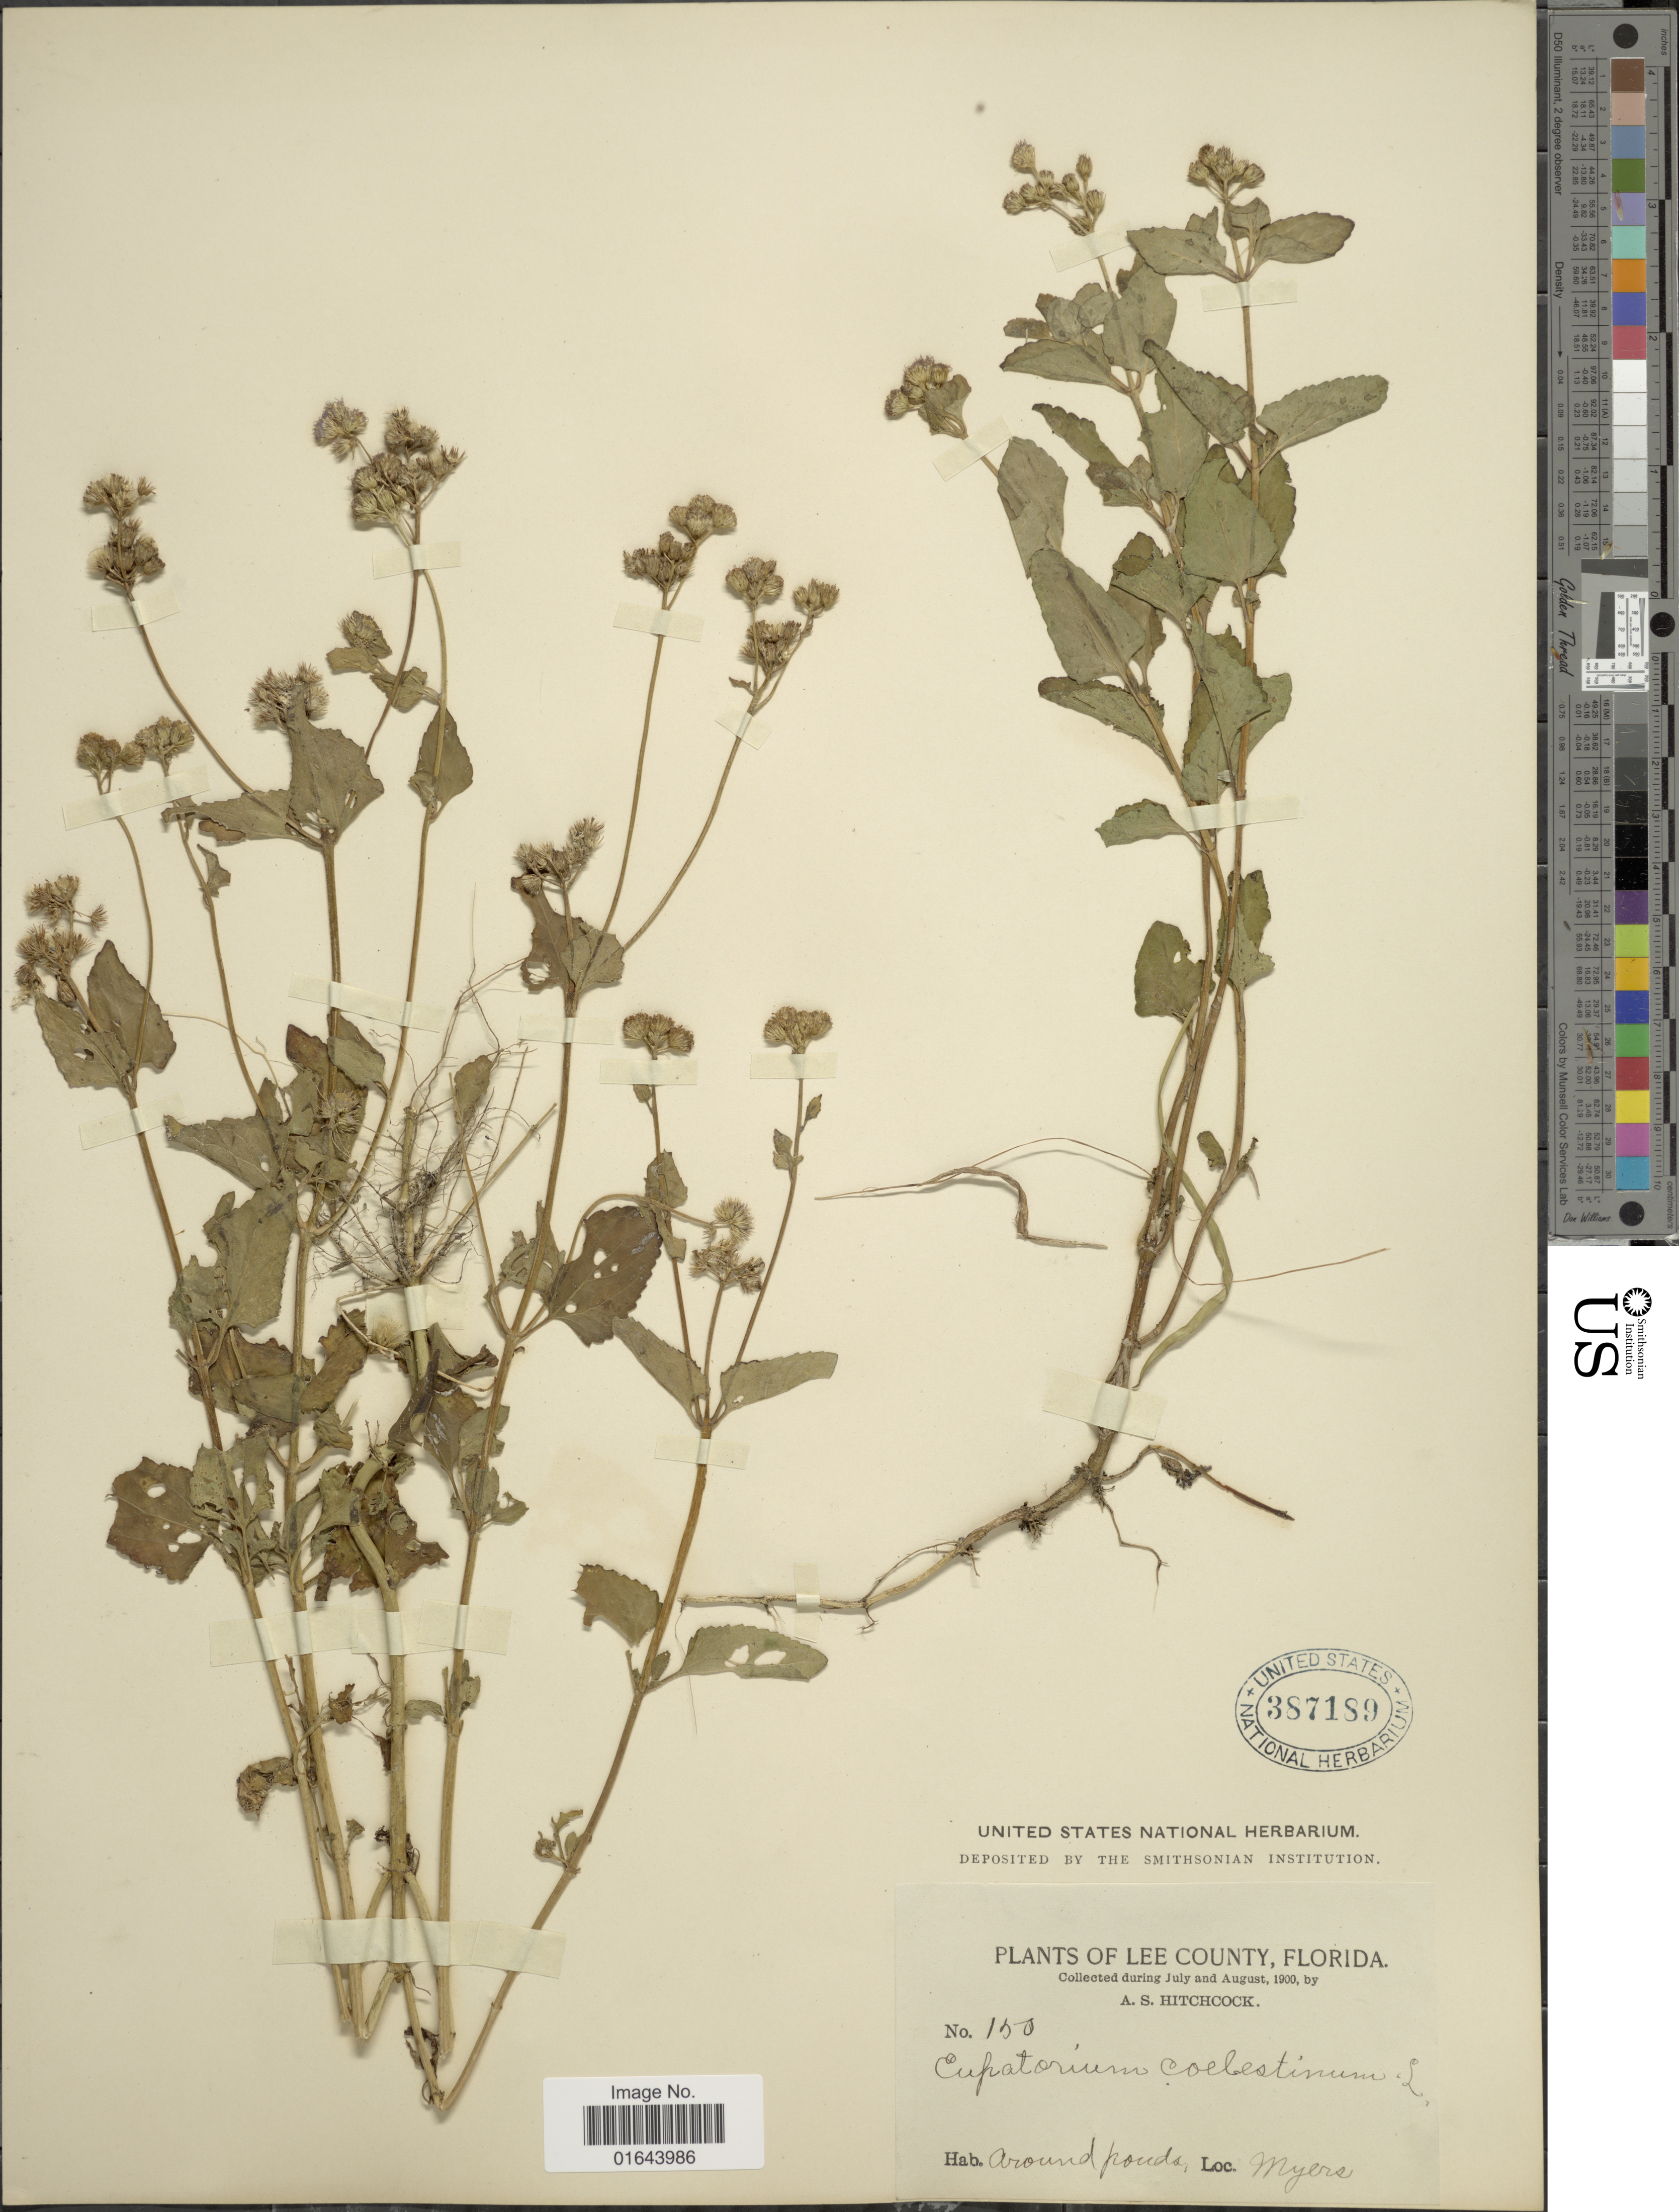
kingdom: Plantae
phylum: Tracheophyta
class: Magnoliopsida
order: Asterales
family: Asteraceae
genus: Conoclinium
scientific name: Conoclinium coelestinum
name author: (L.) DC.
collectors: A. S. Hitchcock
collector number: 150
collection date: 1900-07/1900-08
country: United States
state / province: Florida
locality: Lee County, Florida. Myers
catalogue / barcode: US 387189